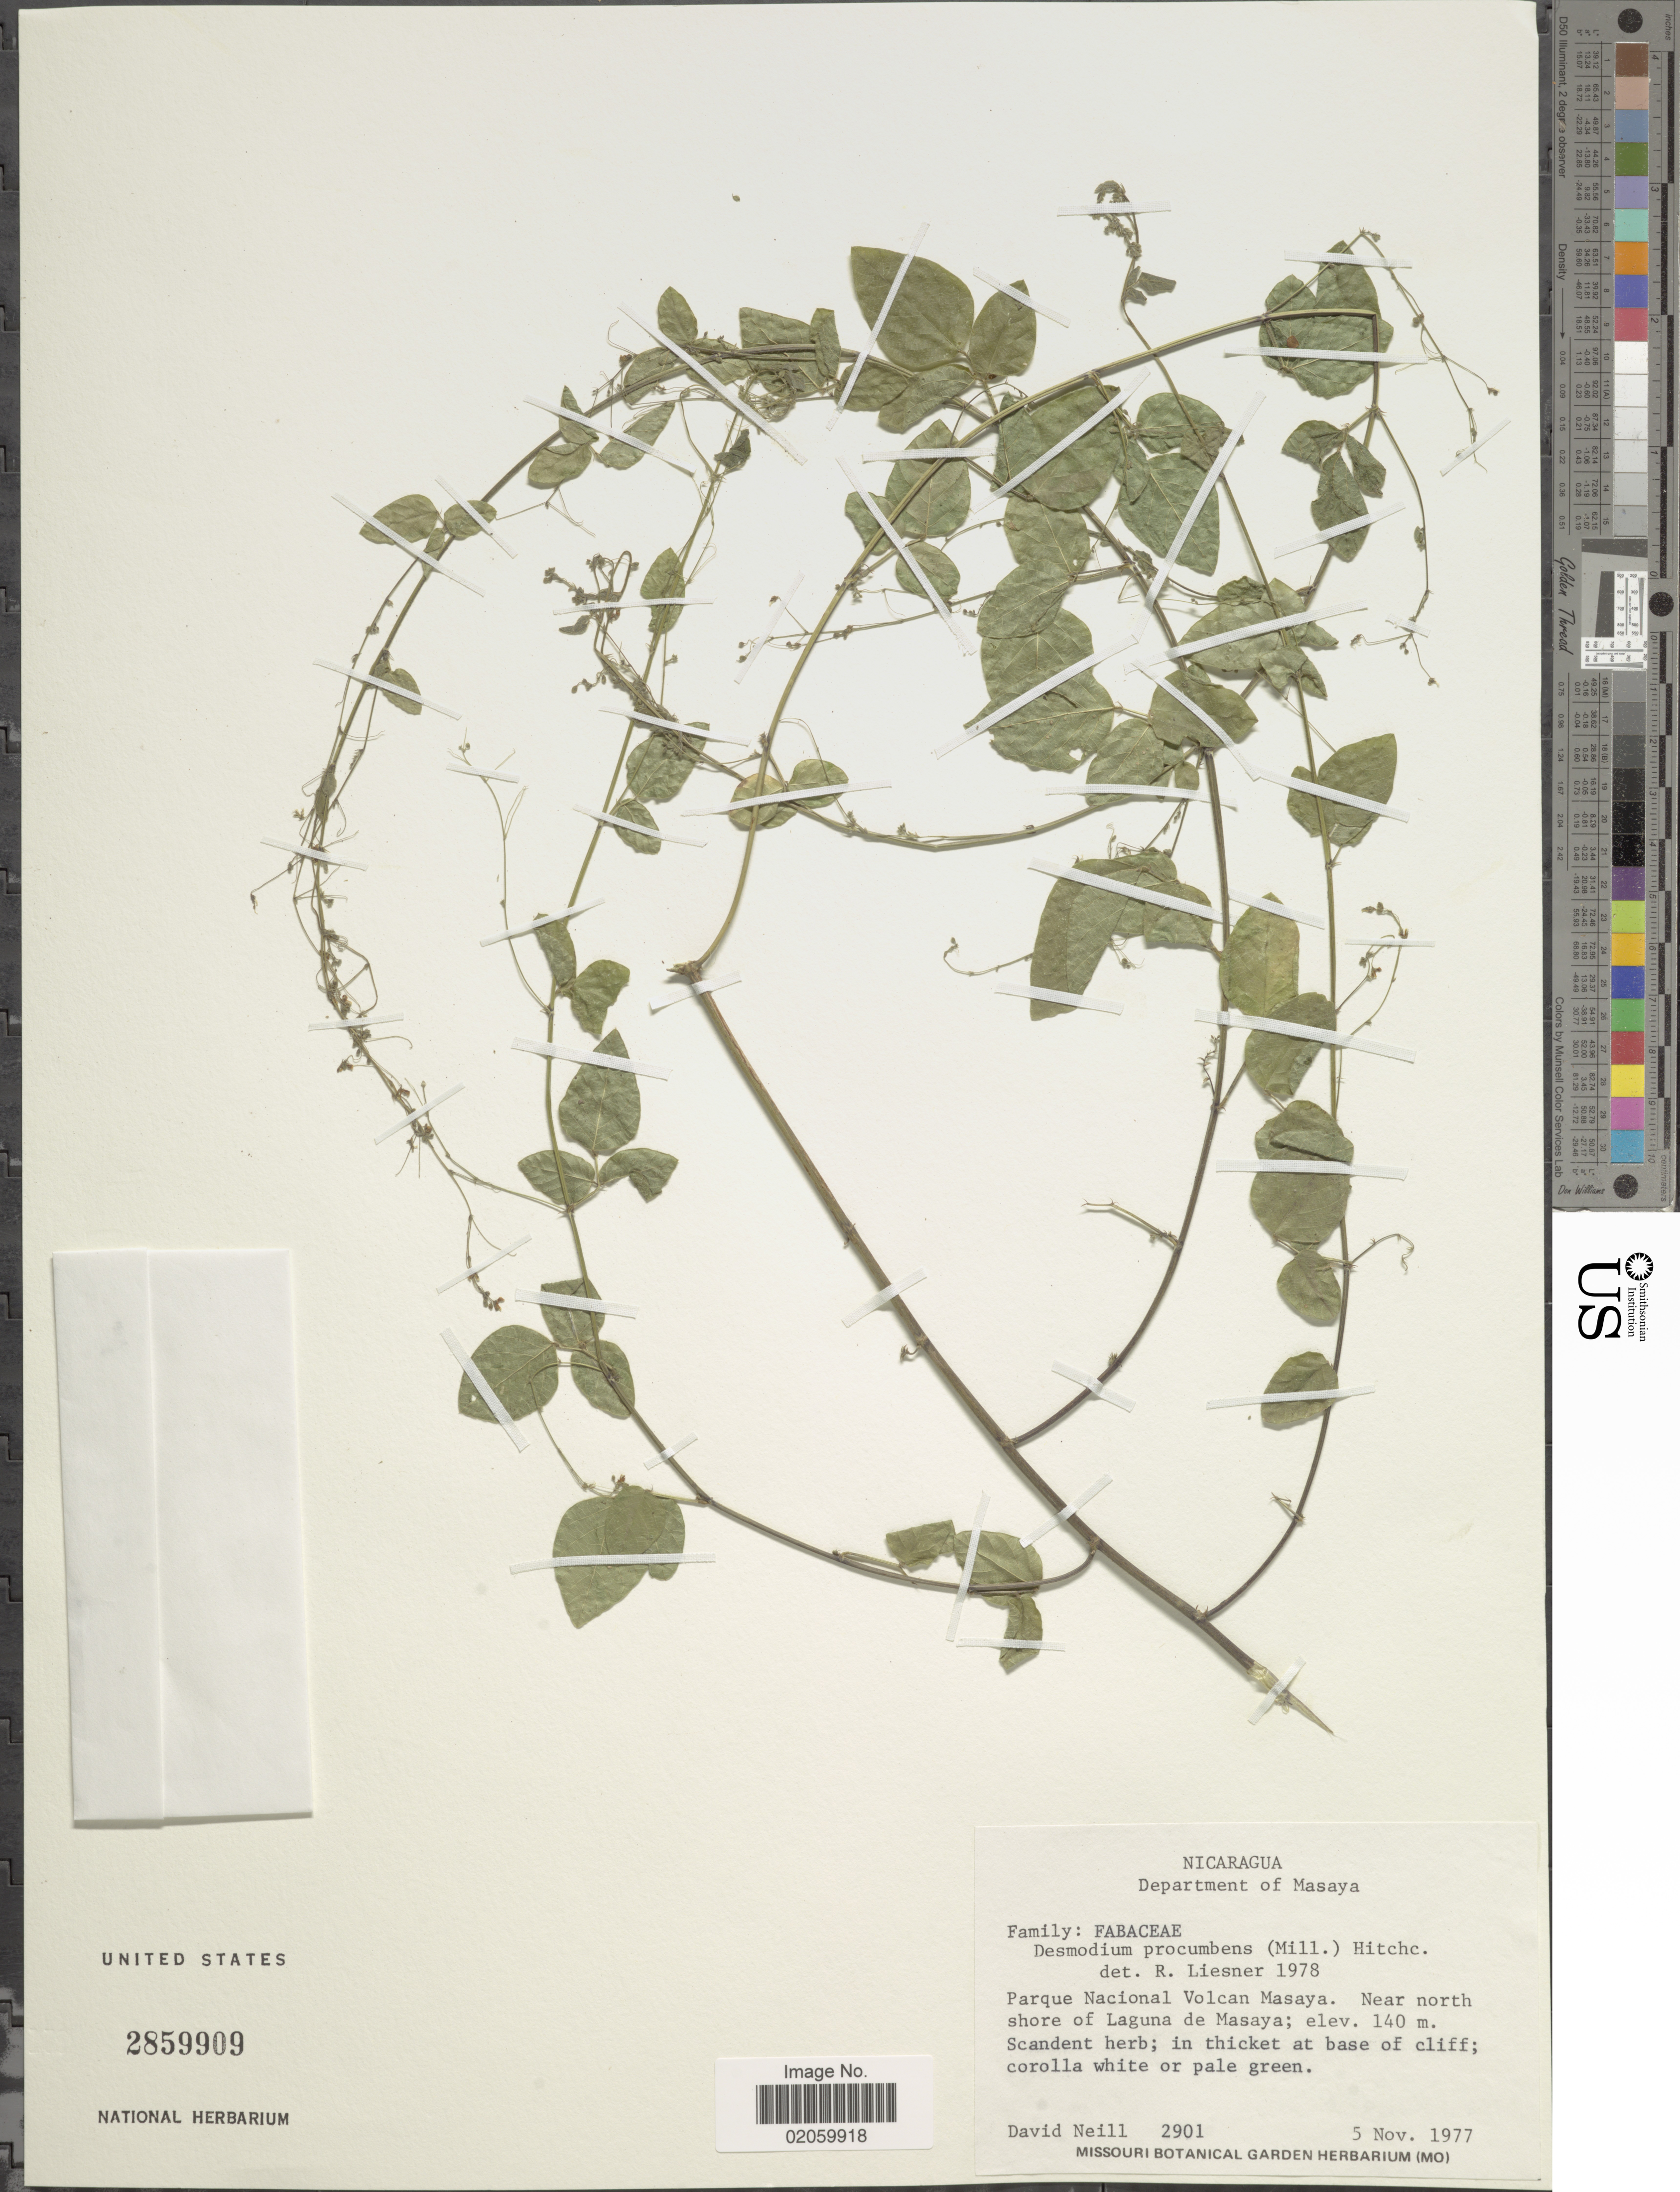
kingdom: Plantae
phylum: Tracheophyta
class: Magnoliopsida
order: Fabales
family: Fabaceae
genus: Desmodium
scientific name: Desmodium procumbens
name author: (Mill.) Hitchc.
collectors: D. Neill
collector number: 2901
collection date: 1977-11-05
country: Nicaragua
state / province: Masaya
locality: Parque Nacional Volcan Masaya. Near north shore of Laguna de Masaya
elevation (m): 140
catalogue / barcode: US 2859909